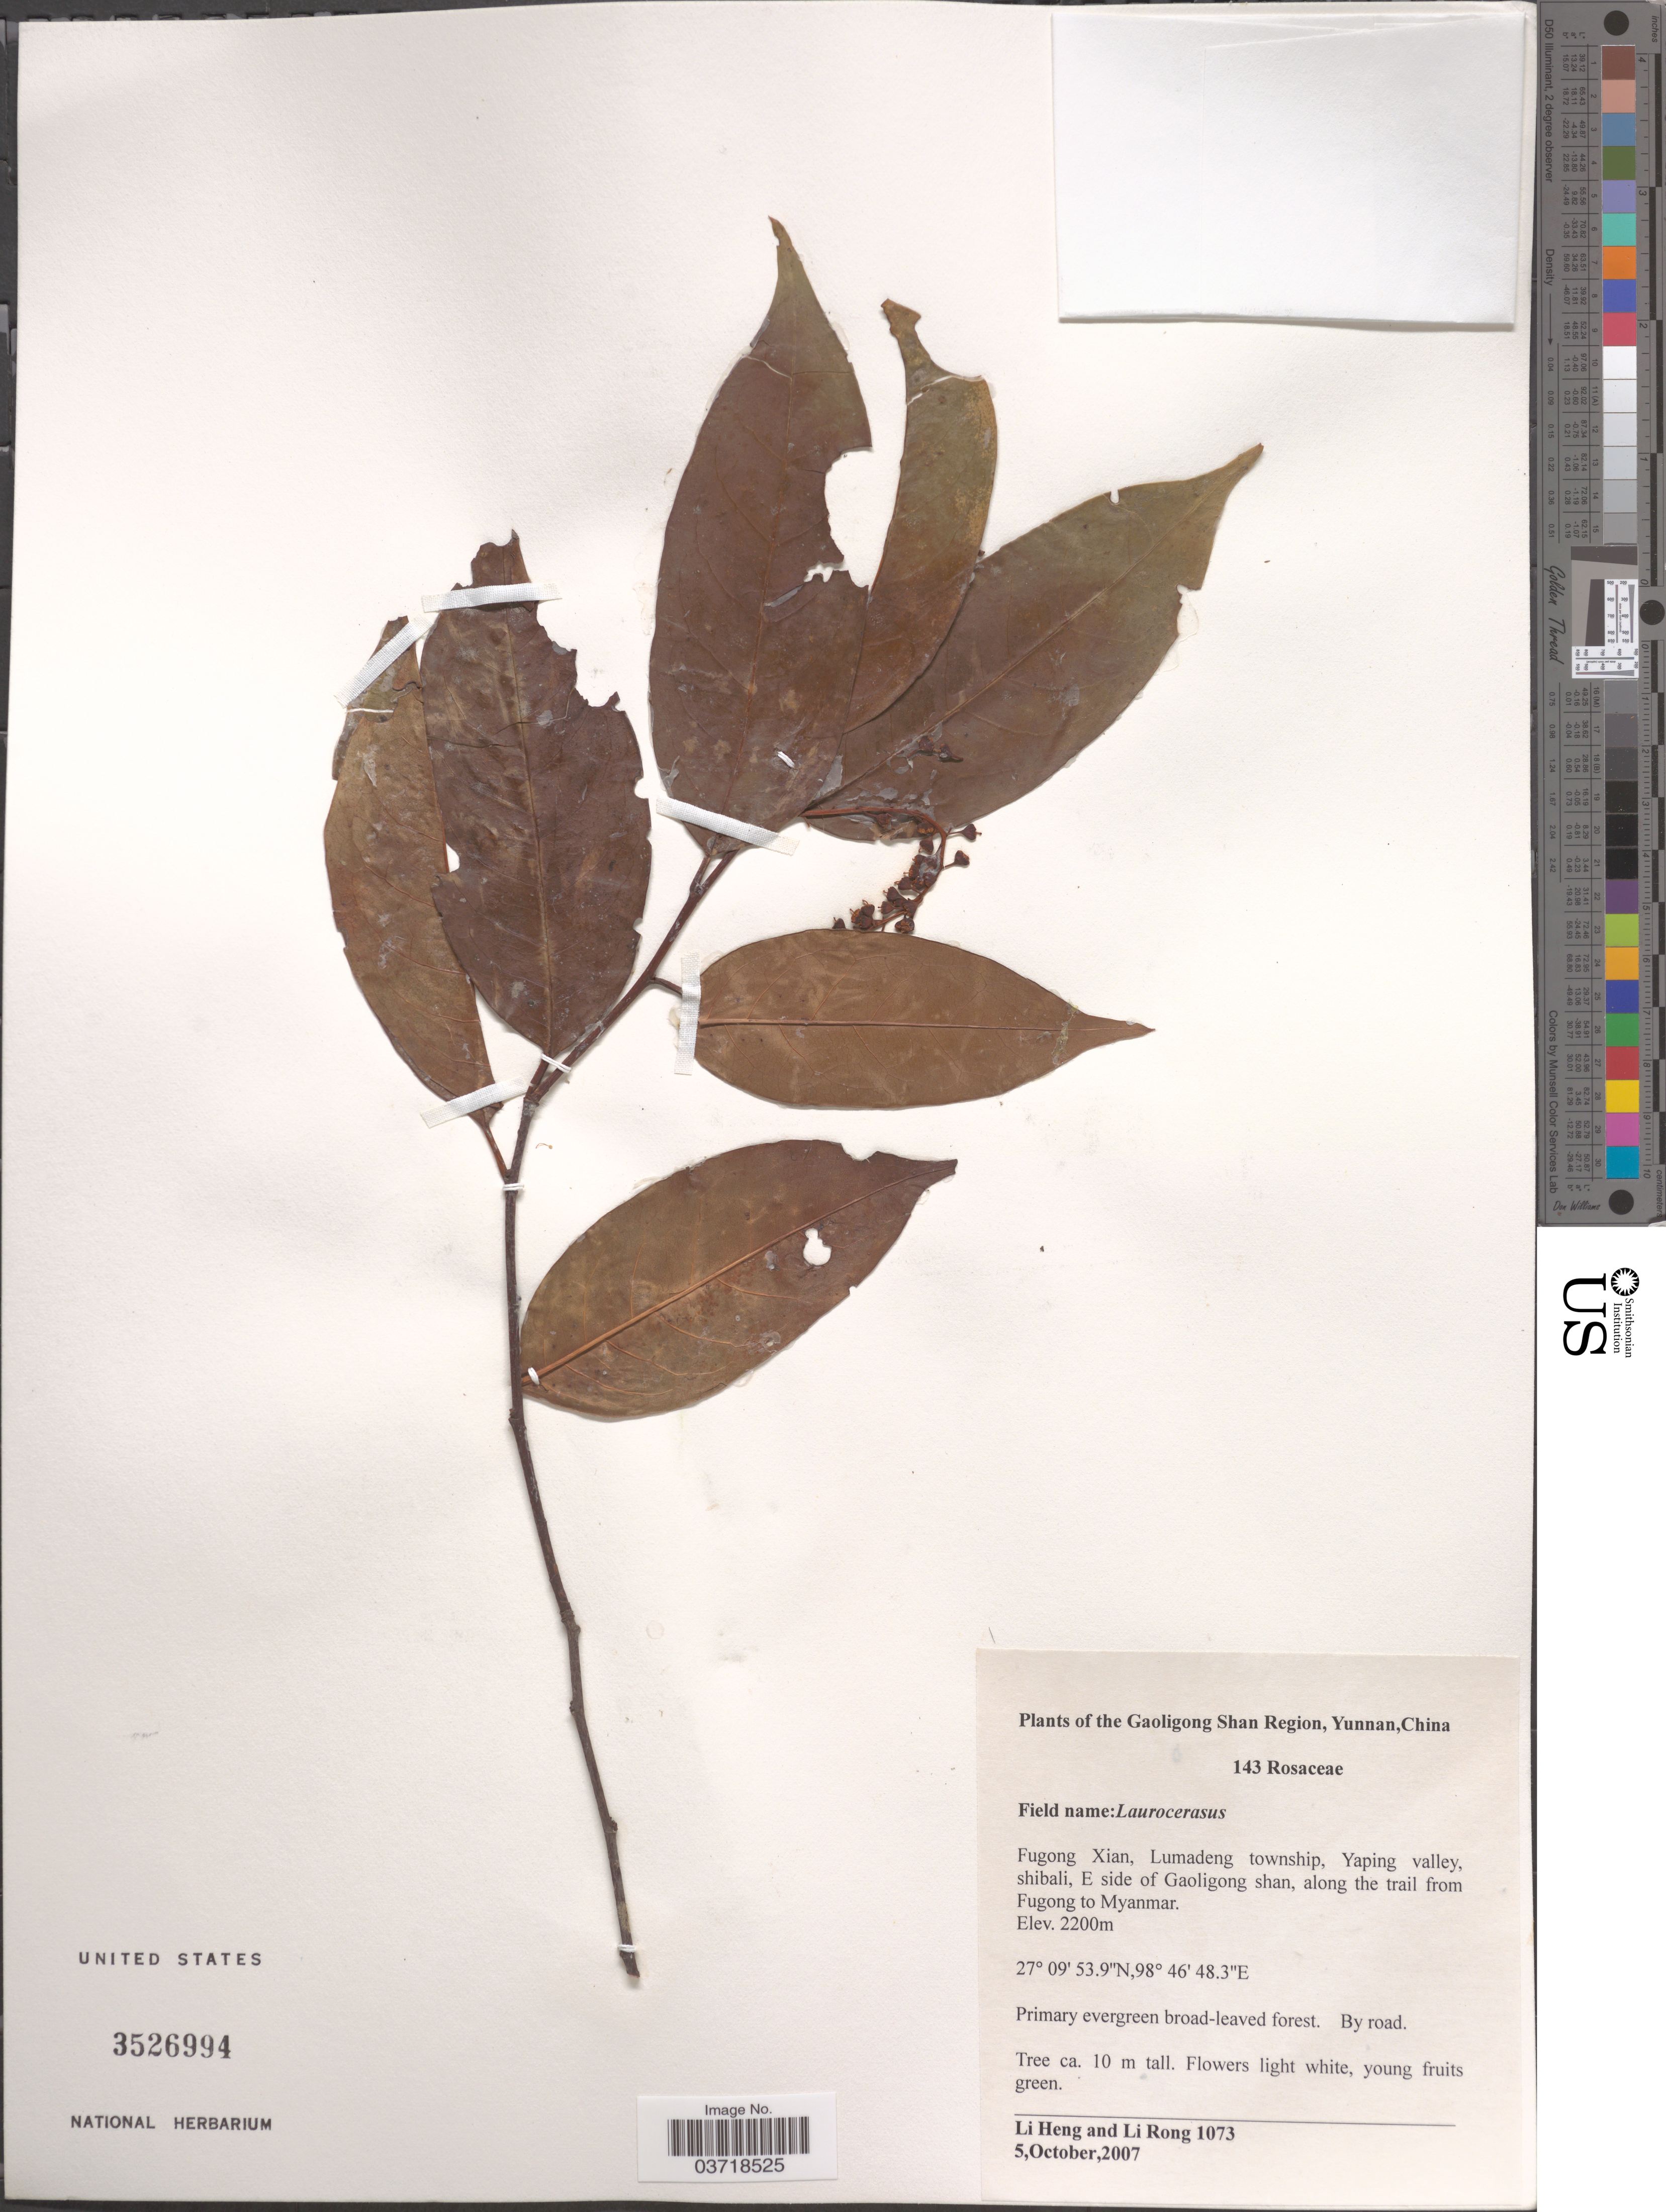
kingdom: Plantae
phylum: Tracheophyta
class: Magnoliopsida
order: Rosales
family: Rosaceae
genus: Prunus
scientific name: Prunus sp.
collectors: L. Heng & R. Li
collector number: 1073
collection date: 2007-10-05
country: China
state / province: Yunnan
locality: Gaoligong Shan Region. Fugong Xian, Lumadeng township, Yaping valley, shibali, E side of Gaoligong shan, along the trail from Fugong to Myanmar.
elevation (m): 2200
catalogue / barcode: US 3526994